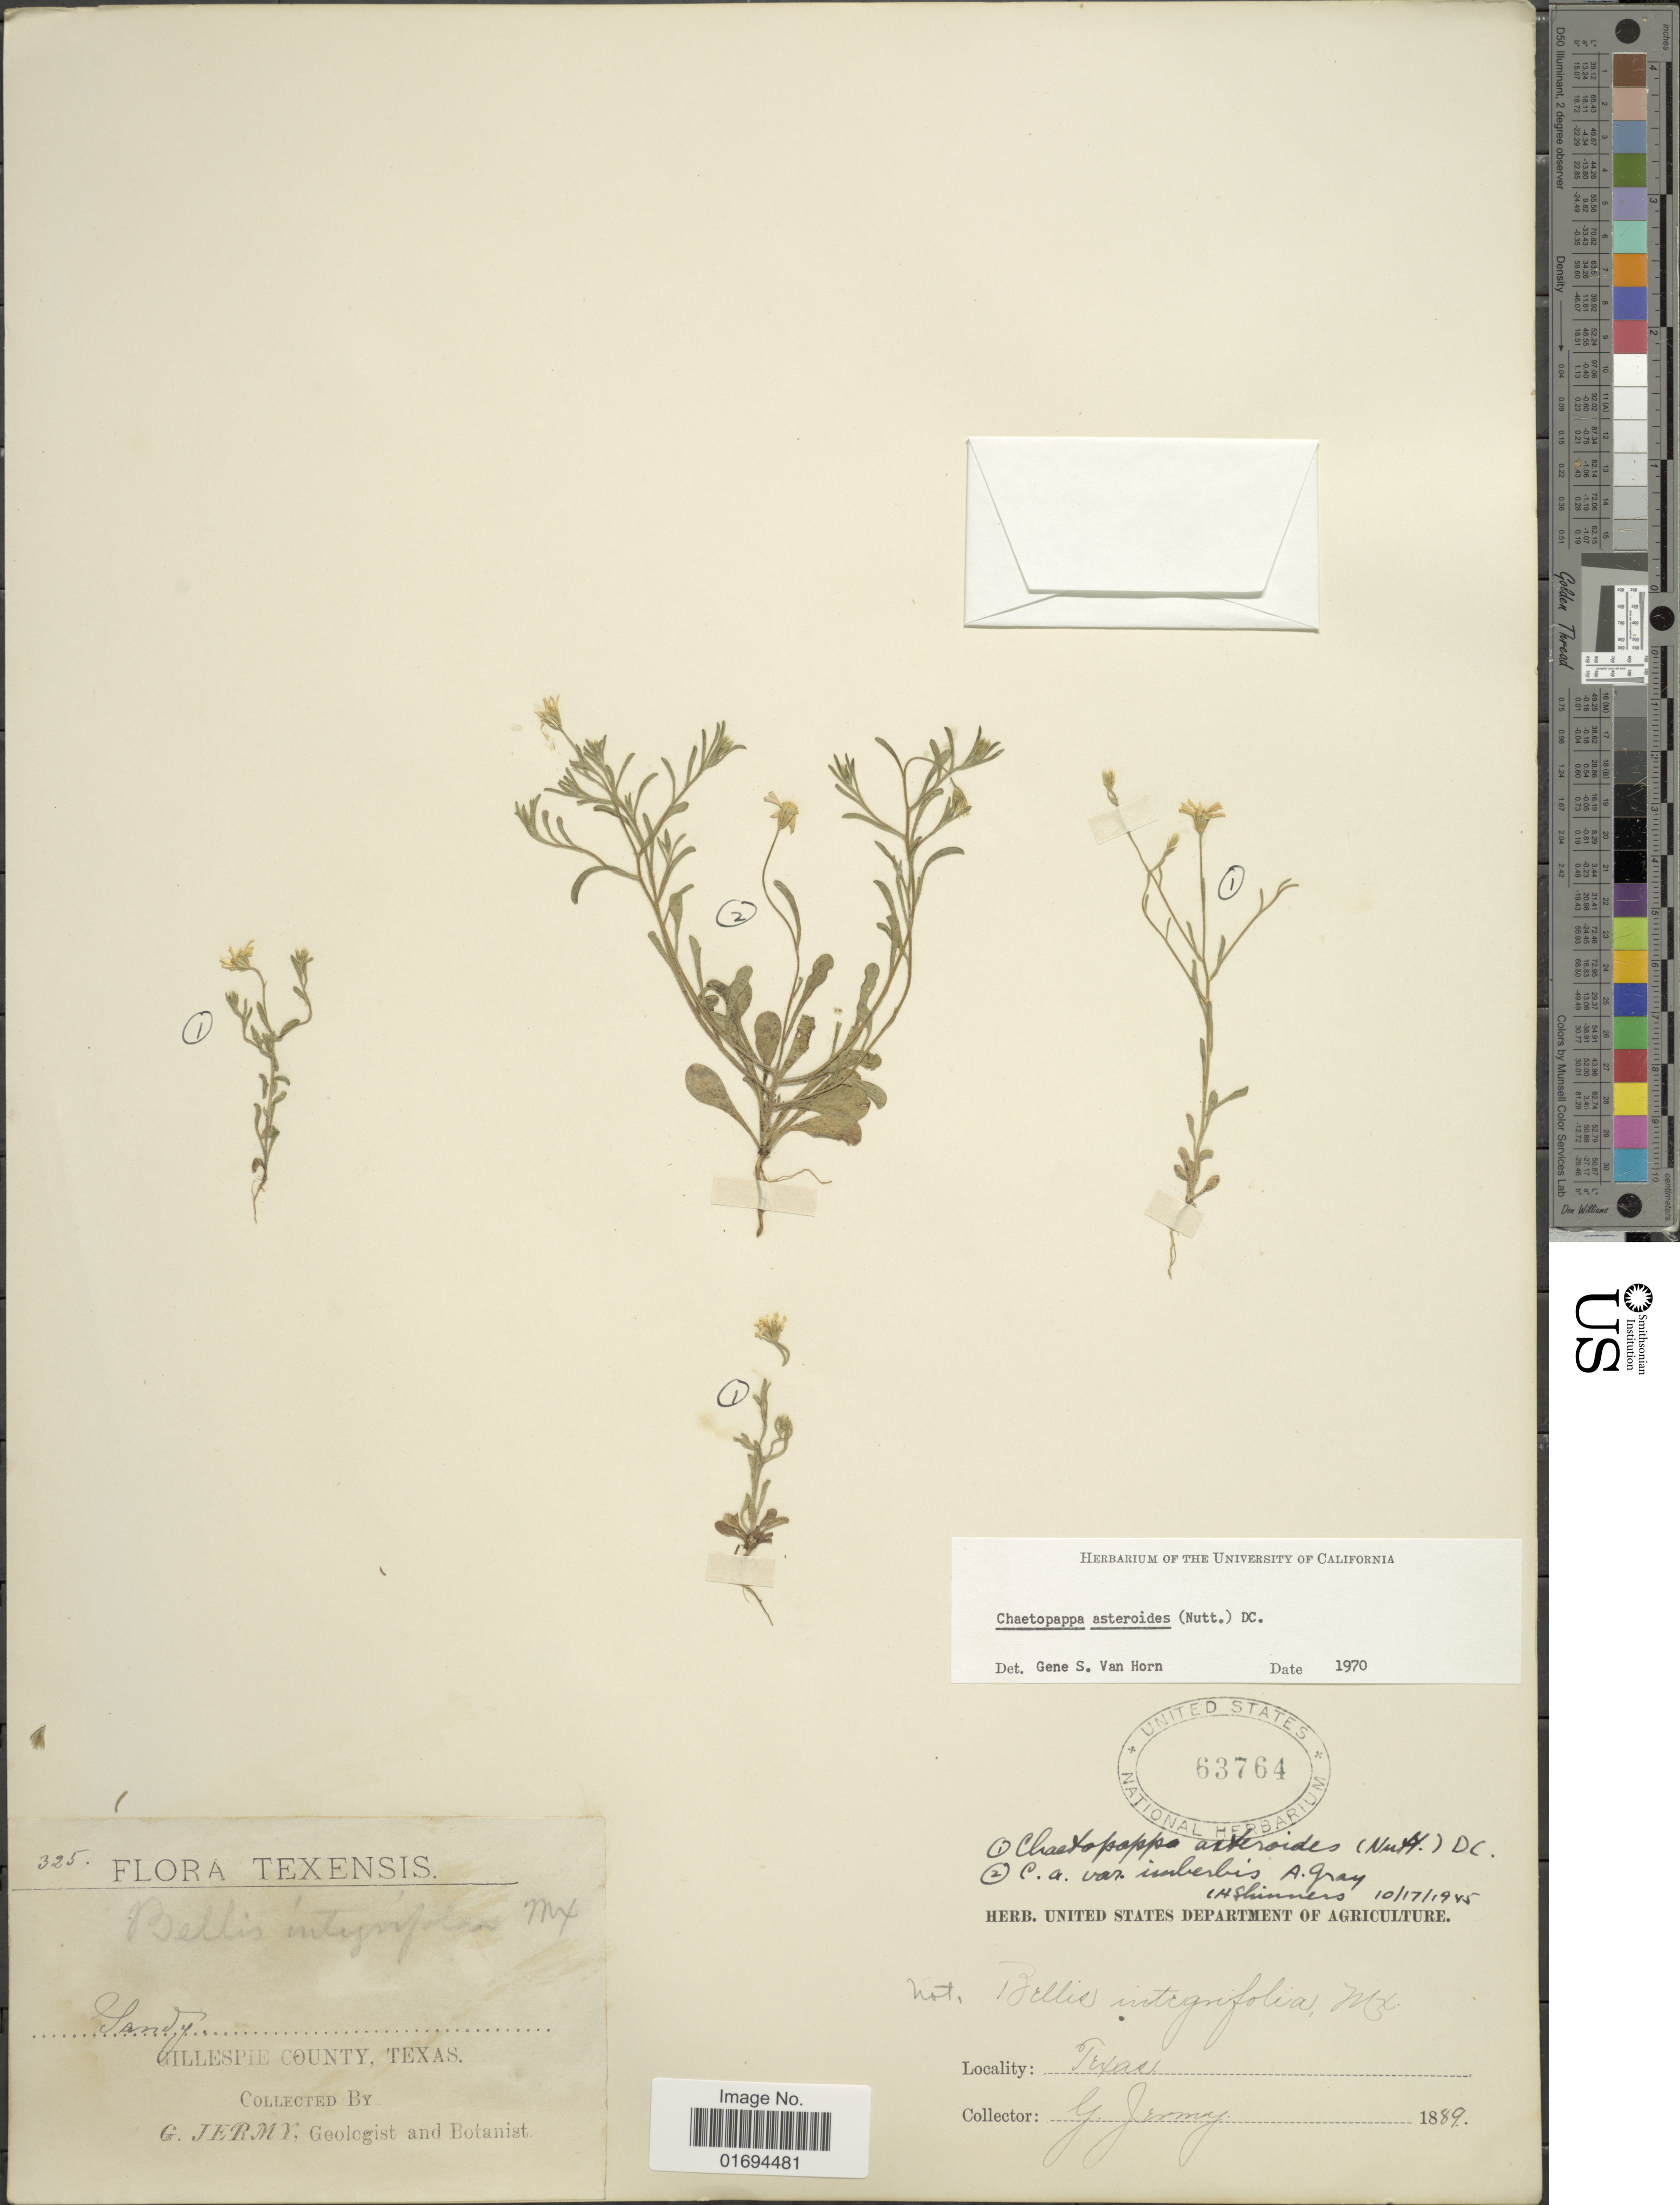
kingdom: Plantae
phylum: Tracheophyta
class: Magnoliopsida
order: Asterales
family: Asteraceae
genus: Chaetopappa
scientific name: Chaetopappa asteroides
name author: (Nutt.) DC.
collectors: G. Jermy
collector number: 325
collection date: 1889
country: United States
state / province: Texas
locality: Gillespie County, Texas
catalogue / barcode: US 63764